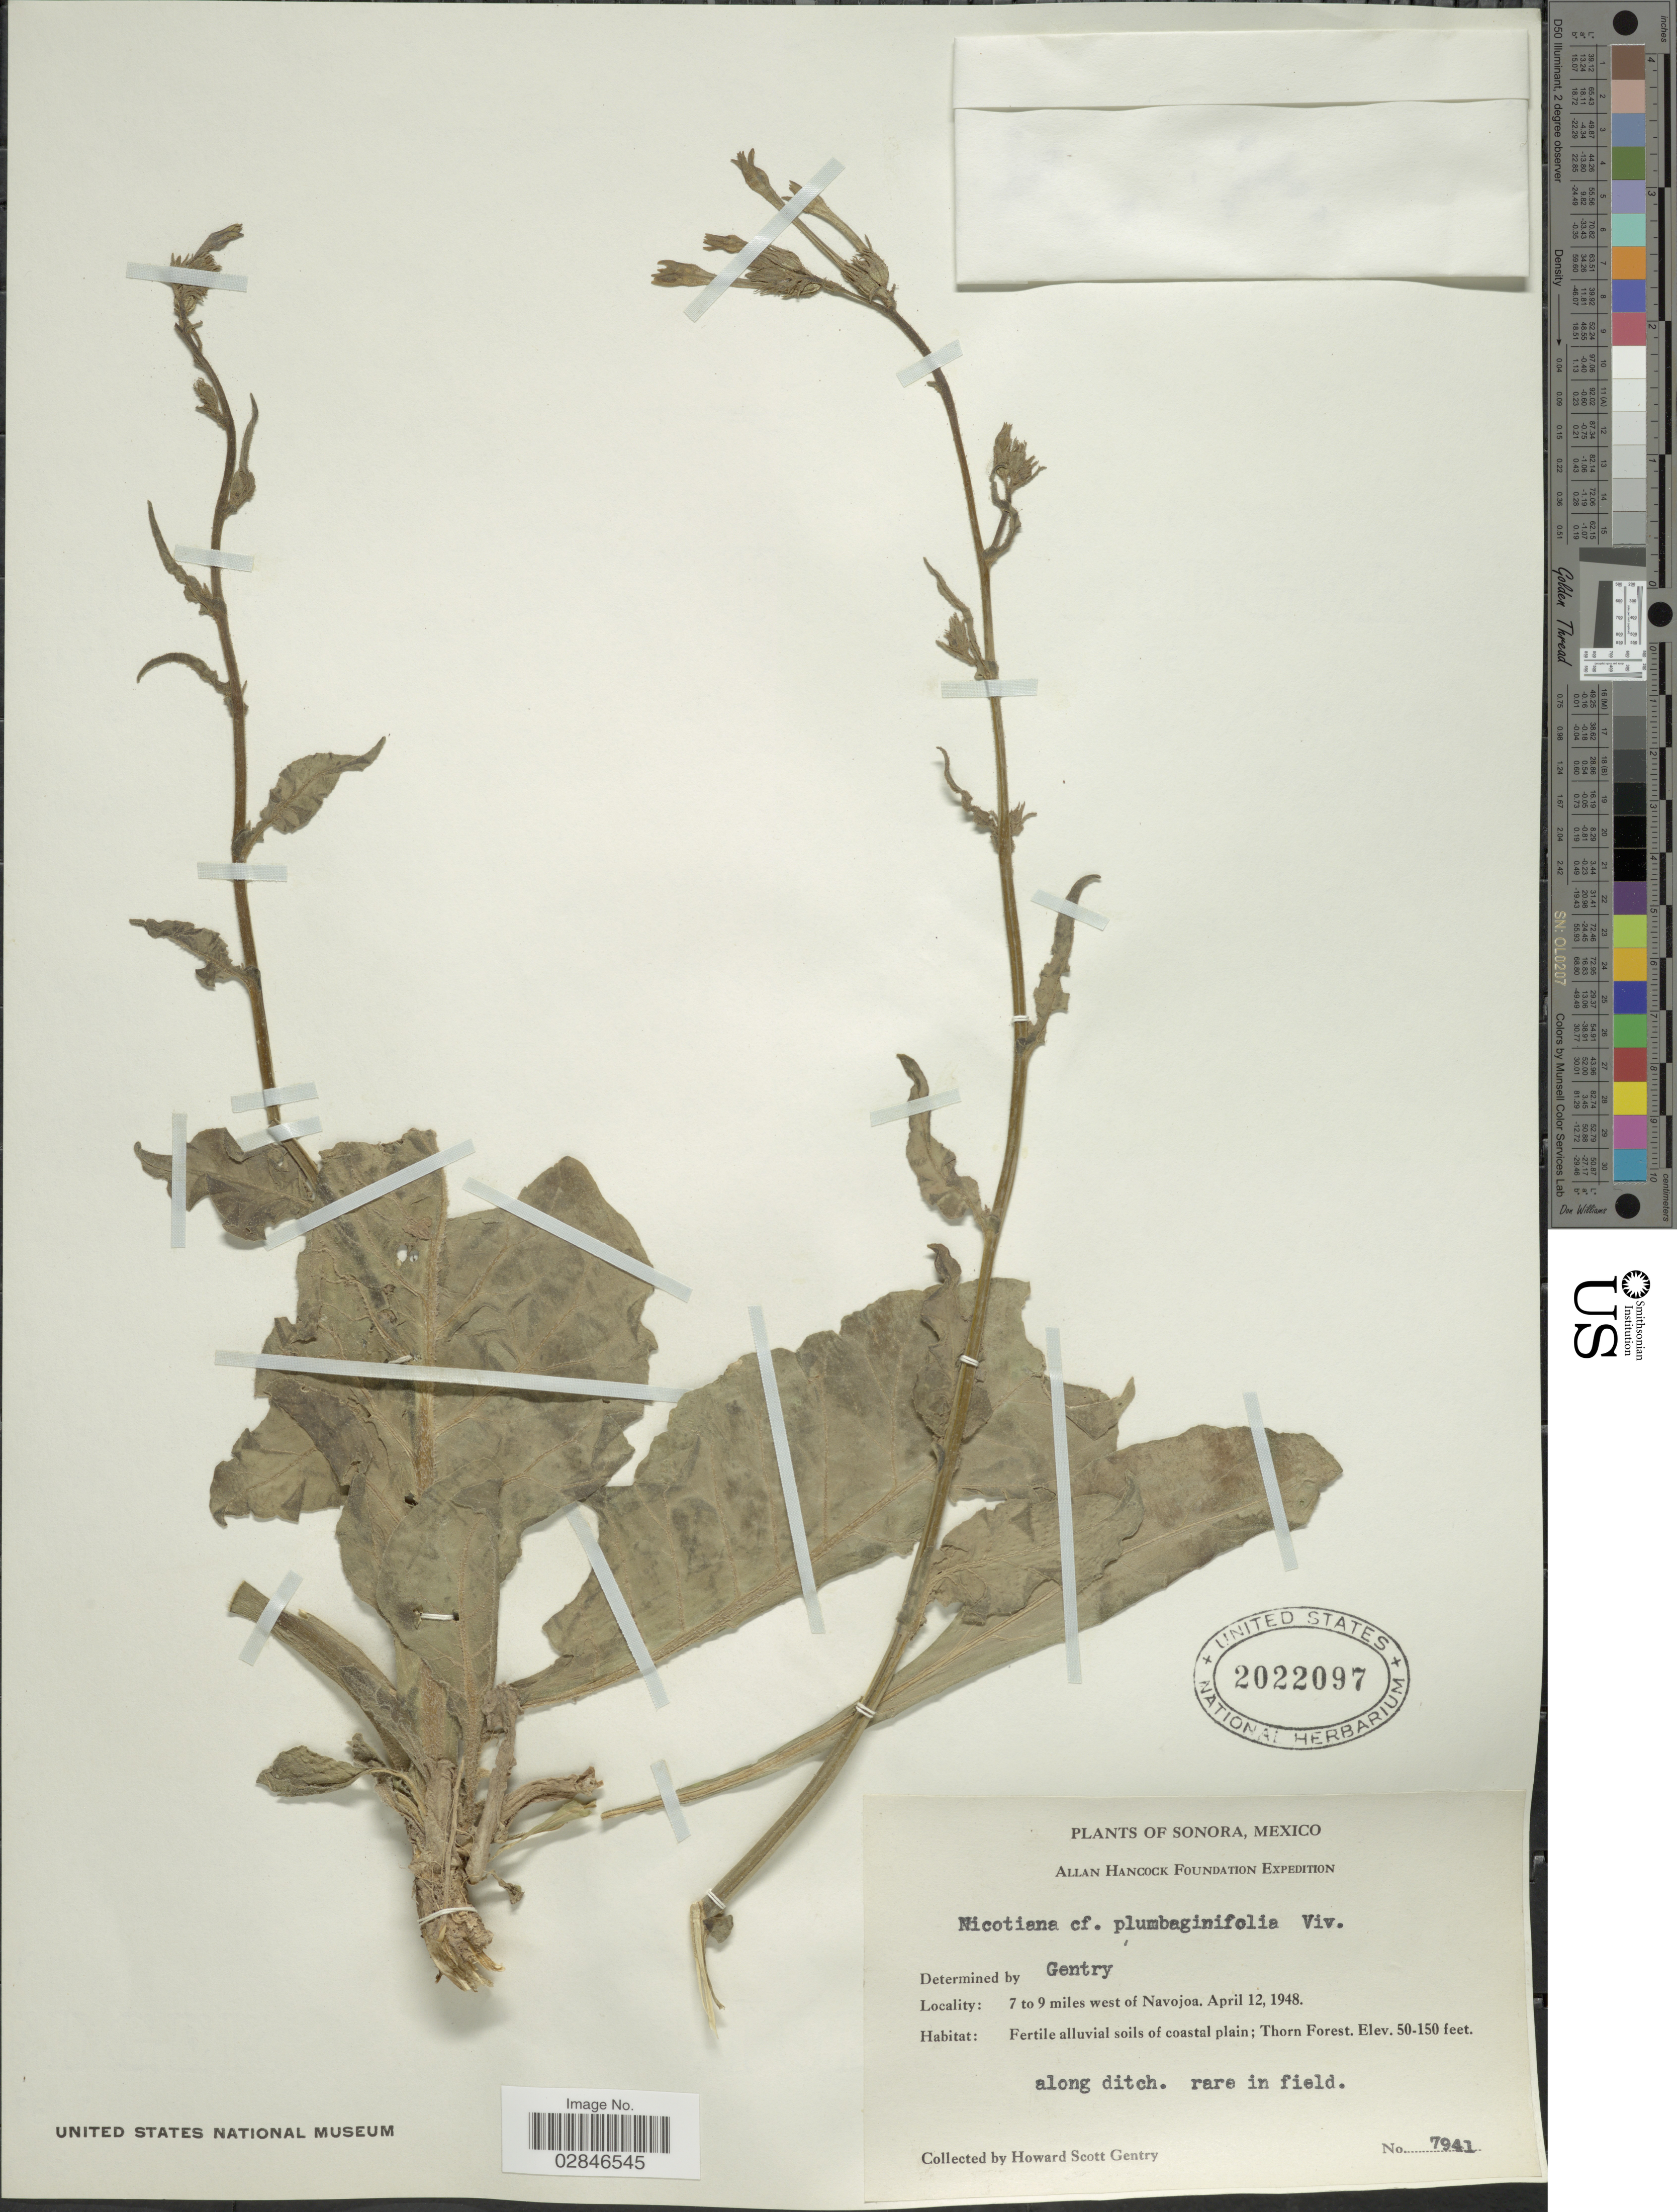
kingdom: Plantae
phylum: Tracheophyta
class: Magnoliopsida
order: Solanales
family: Solanaceae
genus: Nicotiana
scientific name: Nicotiana plumbaginifolia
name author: Viv.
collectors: H. S. Gentry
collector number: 7941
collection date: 1948-04-12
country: Mexico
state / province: Sonora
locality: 7 to 9 miles west of Navojoa.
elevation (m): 15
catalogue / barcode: US 2022097